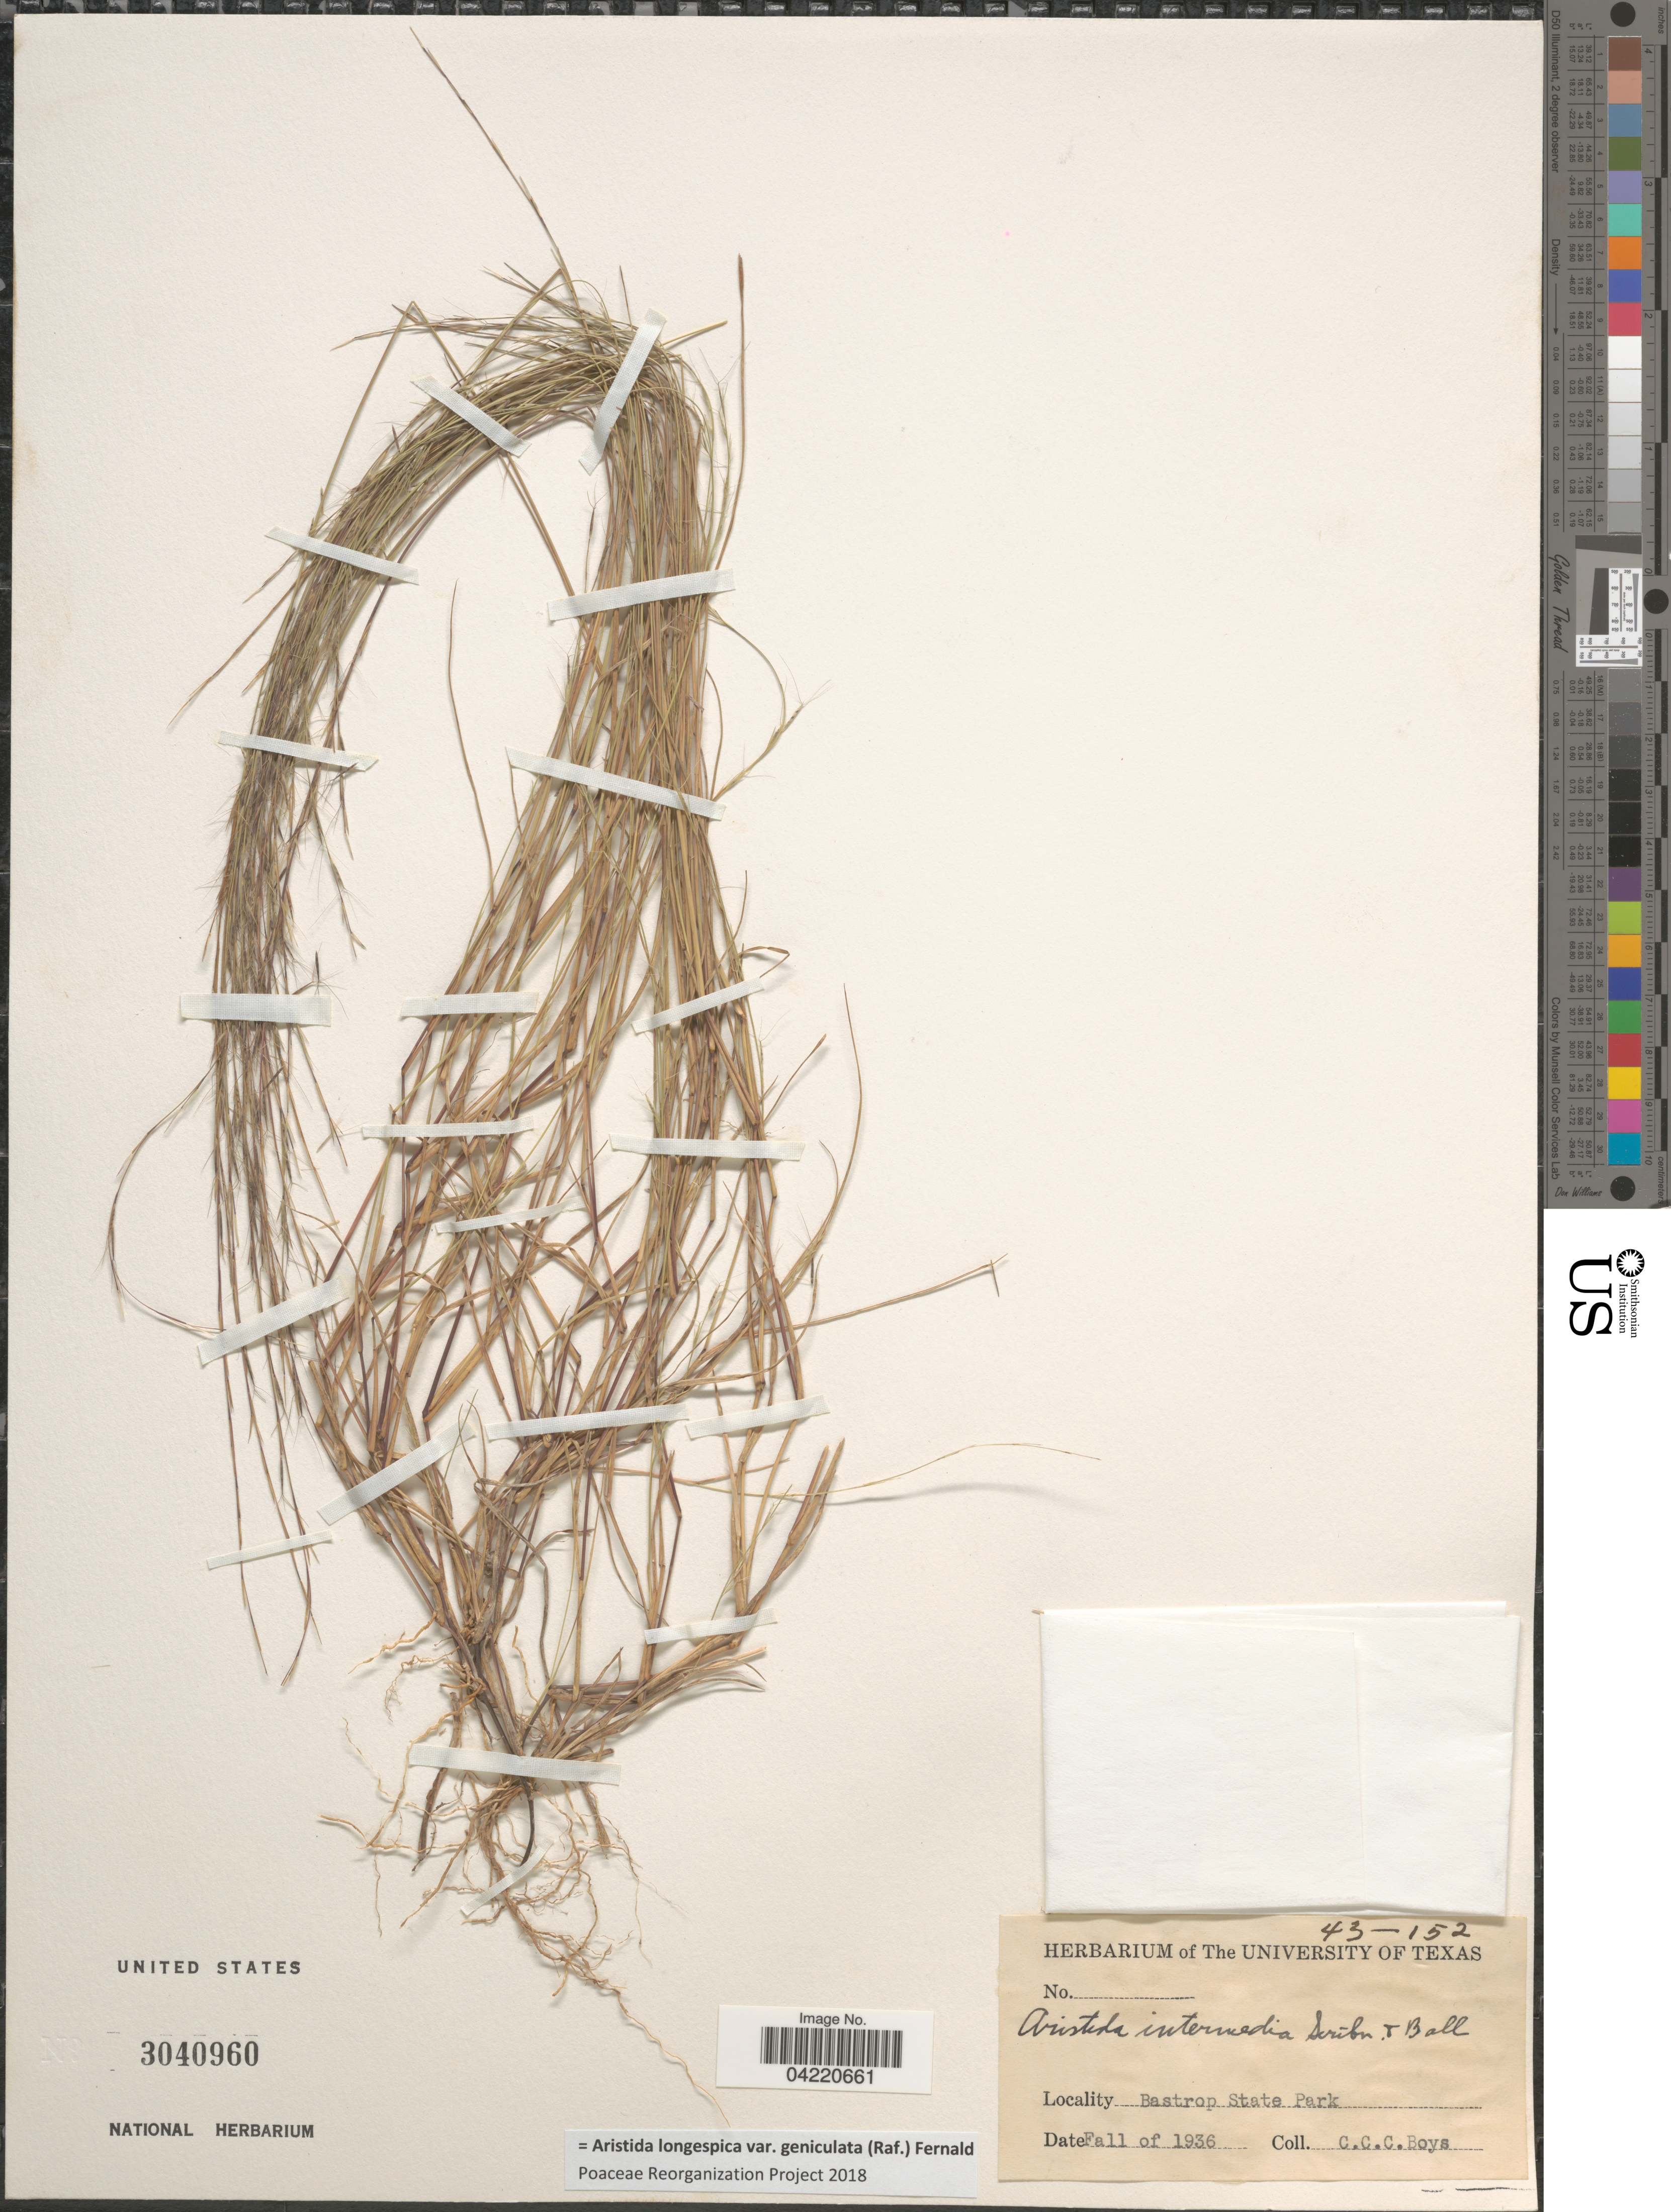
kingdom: Plantae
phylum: Tracheophyta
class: Liliopsida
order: Poales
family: Poaceae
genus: Aristida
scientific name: Aristida longespica var. geniculata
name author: (Raf.) Fernald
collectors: C. Boys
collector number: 43-152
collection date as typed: Fall of 1936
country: United States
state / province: Texas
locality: Bastrop State Park.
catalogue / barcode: US 3040960